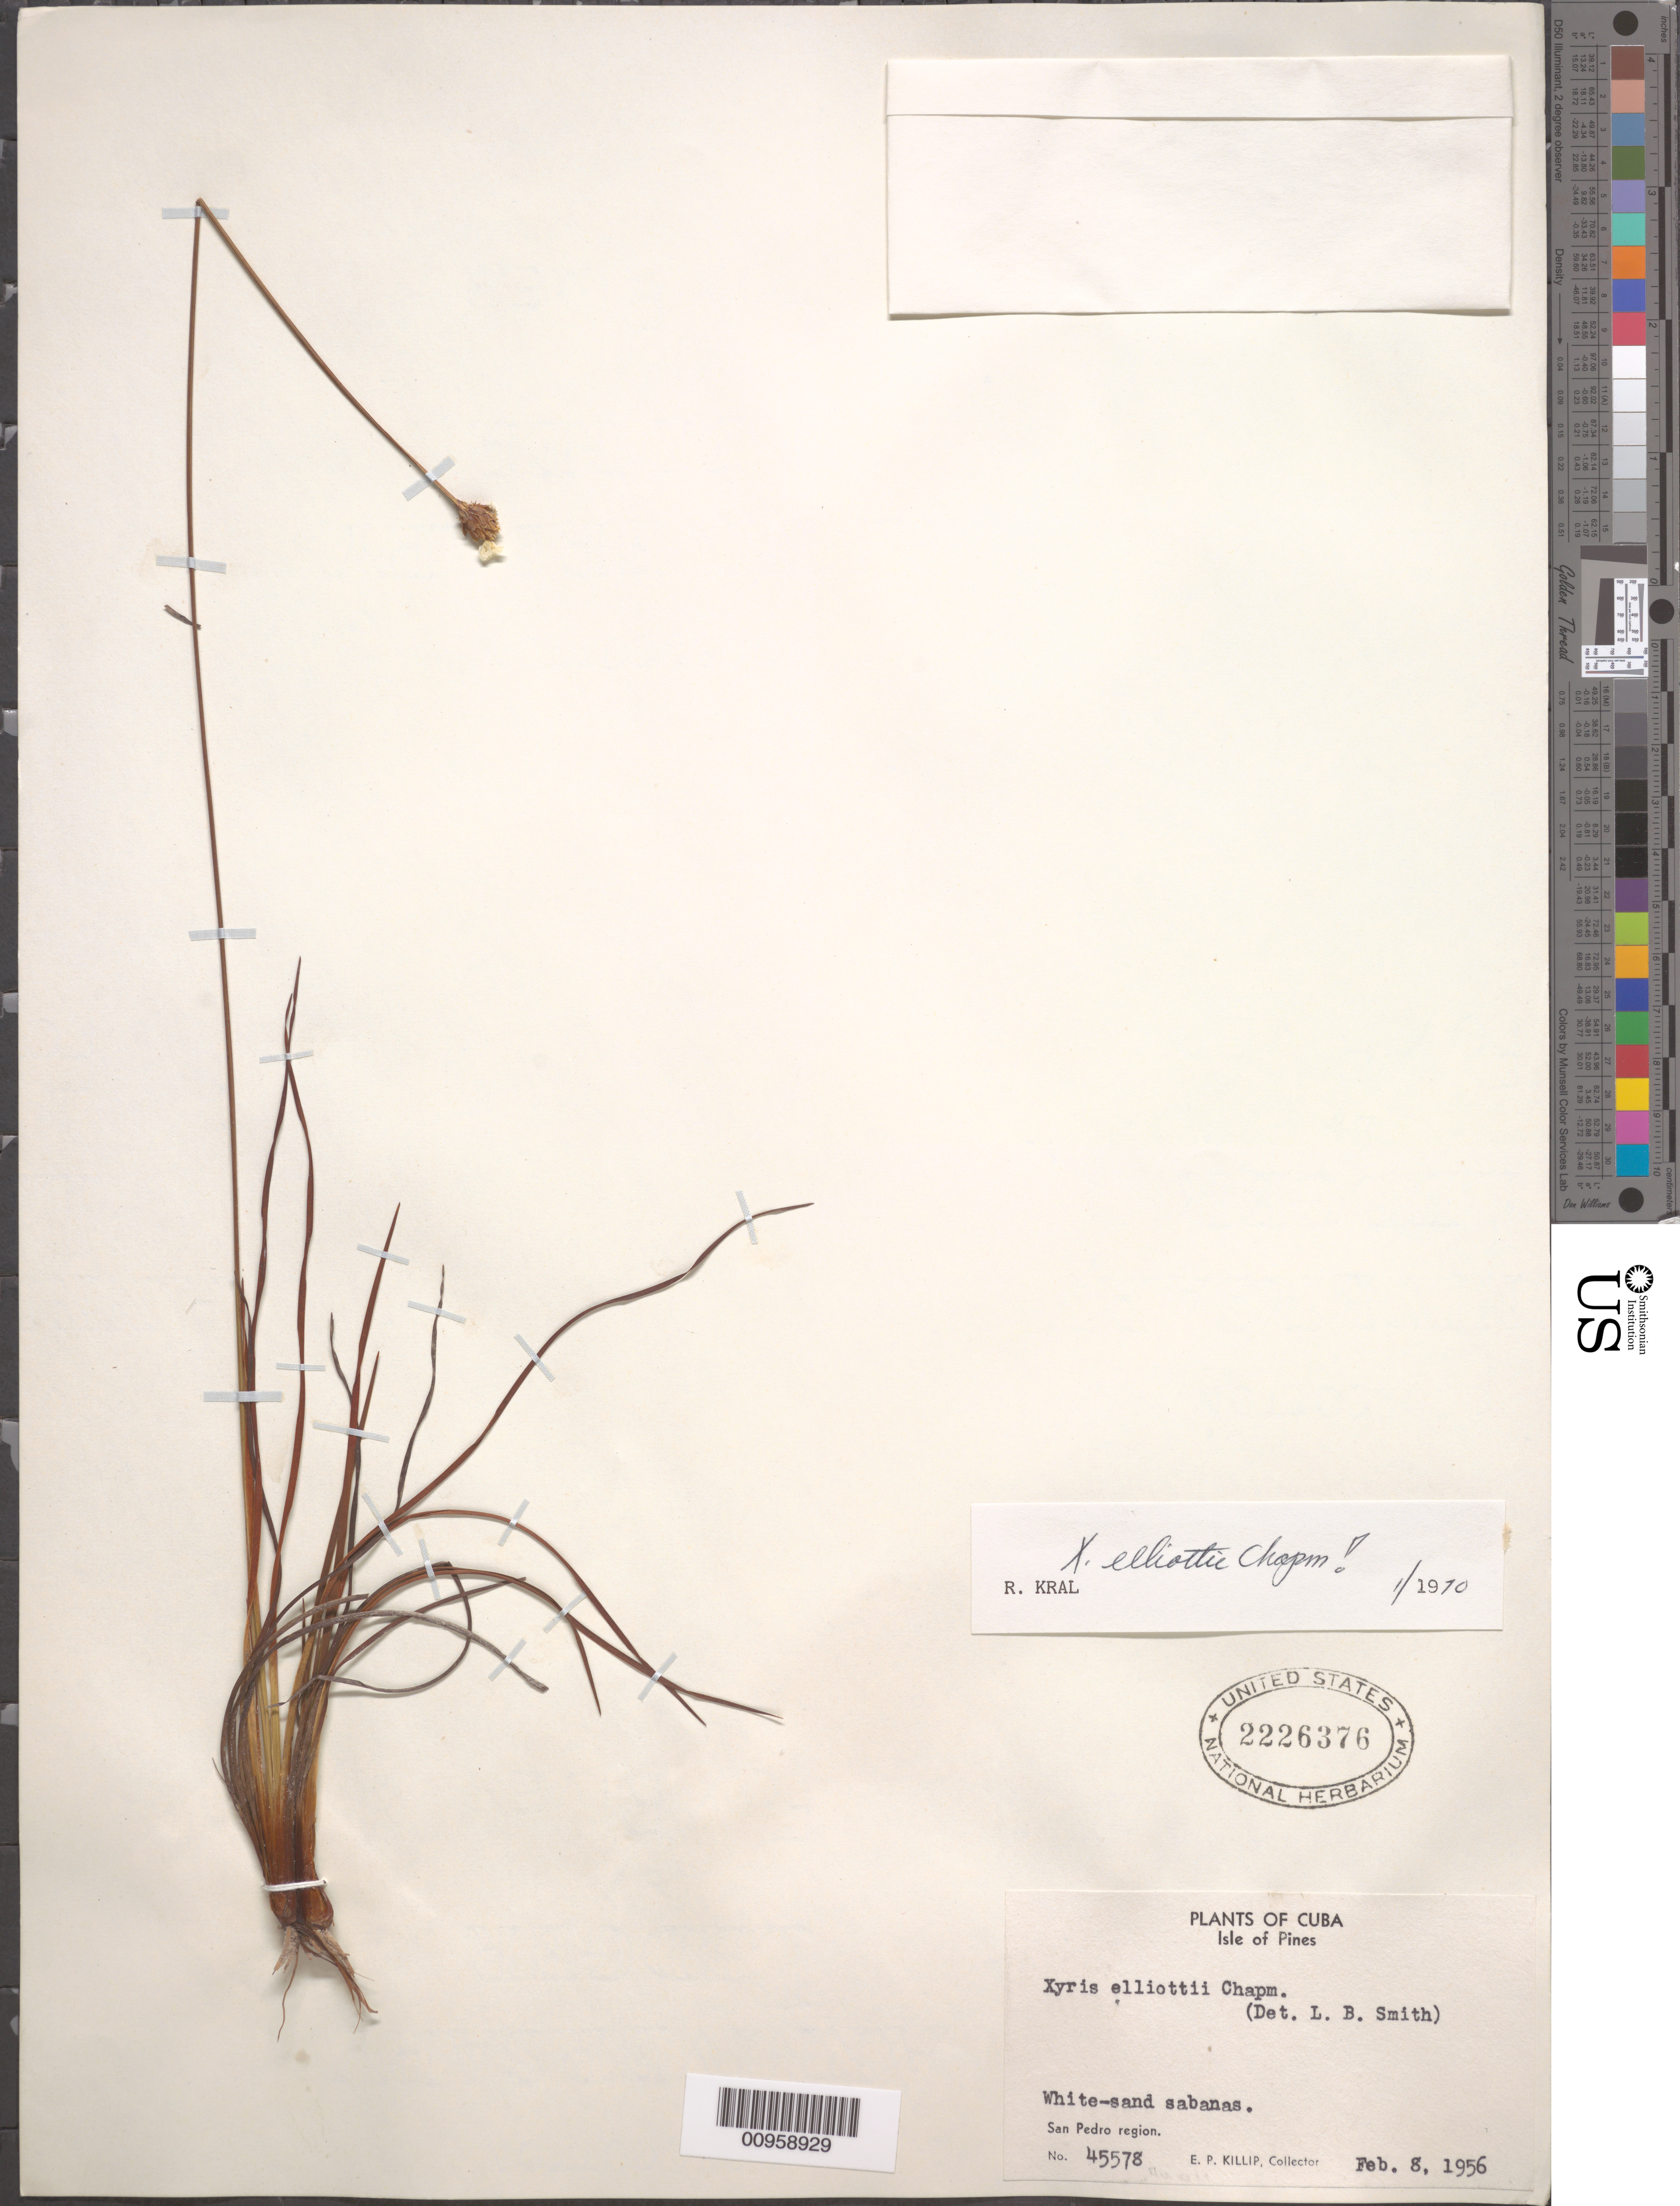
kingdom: Plantae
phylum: Tracheophyta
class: Liliopsida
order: Poales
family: Xyridaceae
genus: Xyris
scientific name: Xyris elliottii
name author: Chapm.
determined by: Kral, Robert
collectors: E. P. Killip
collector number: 45578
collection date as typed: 08 Feb 1956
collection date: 1956-02-08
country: Cuba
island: Isla de la Juventud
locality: San Pedro Region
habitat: White-sand sabanas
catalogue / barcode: US 2226376